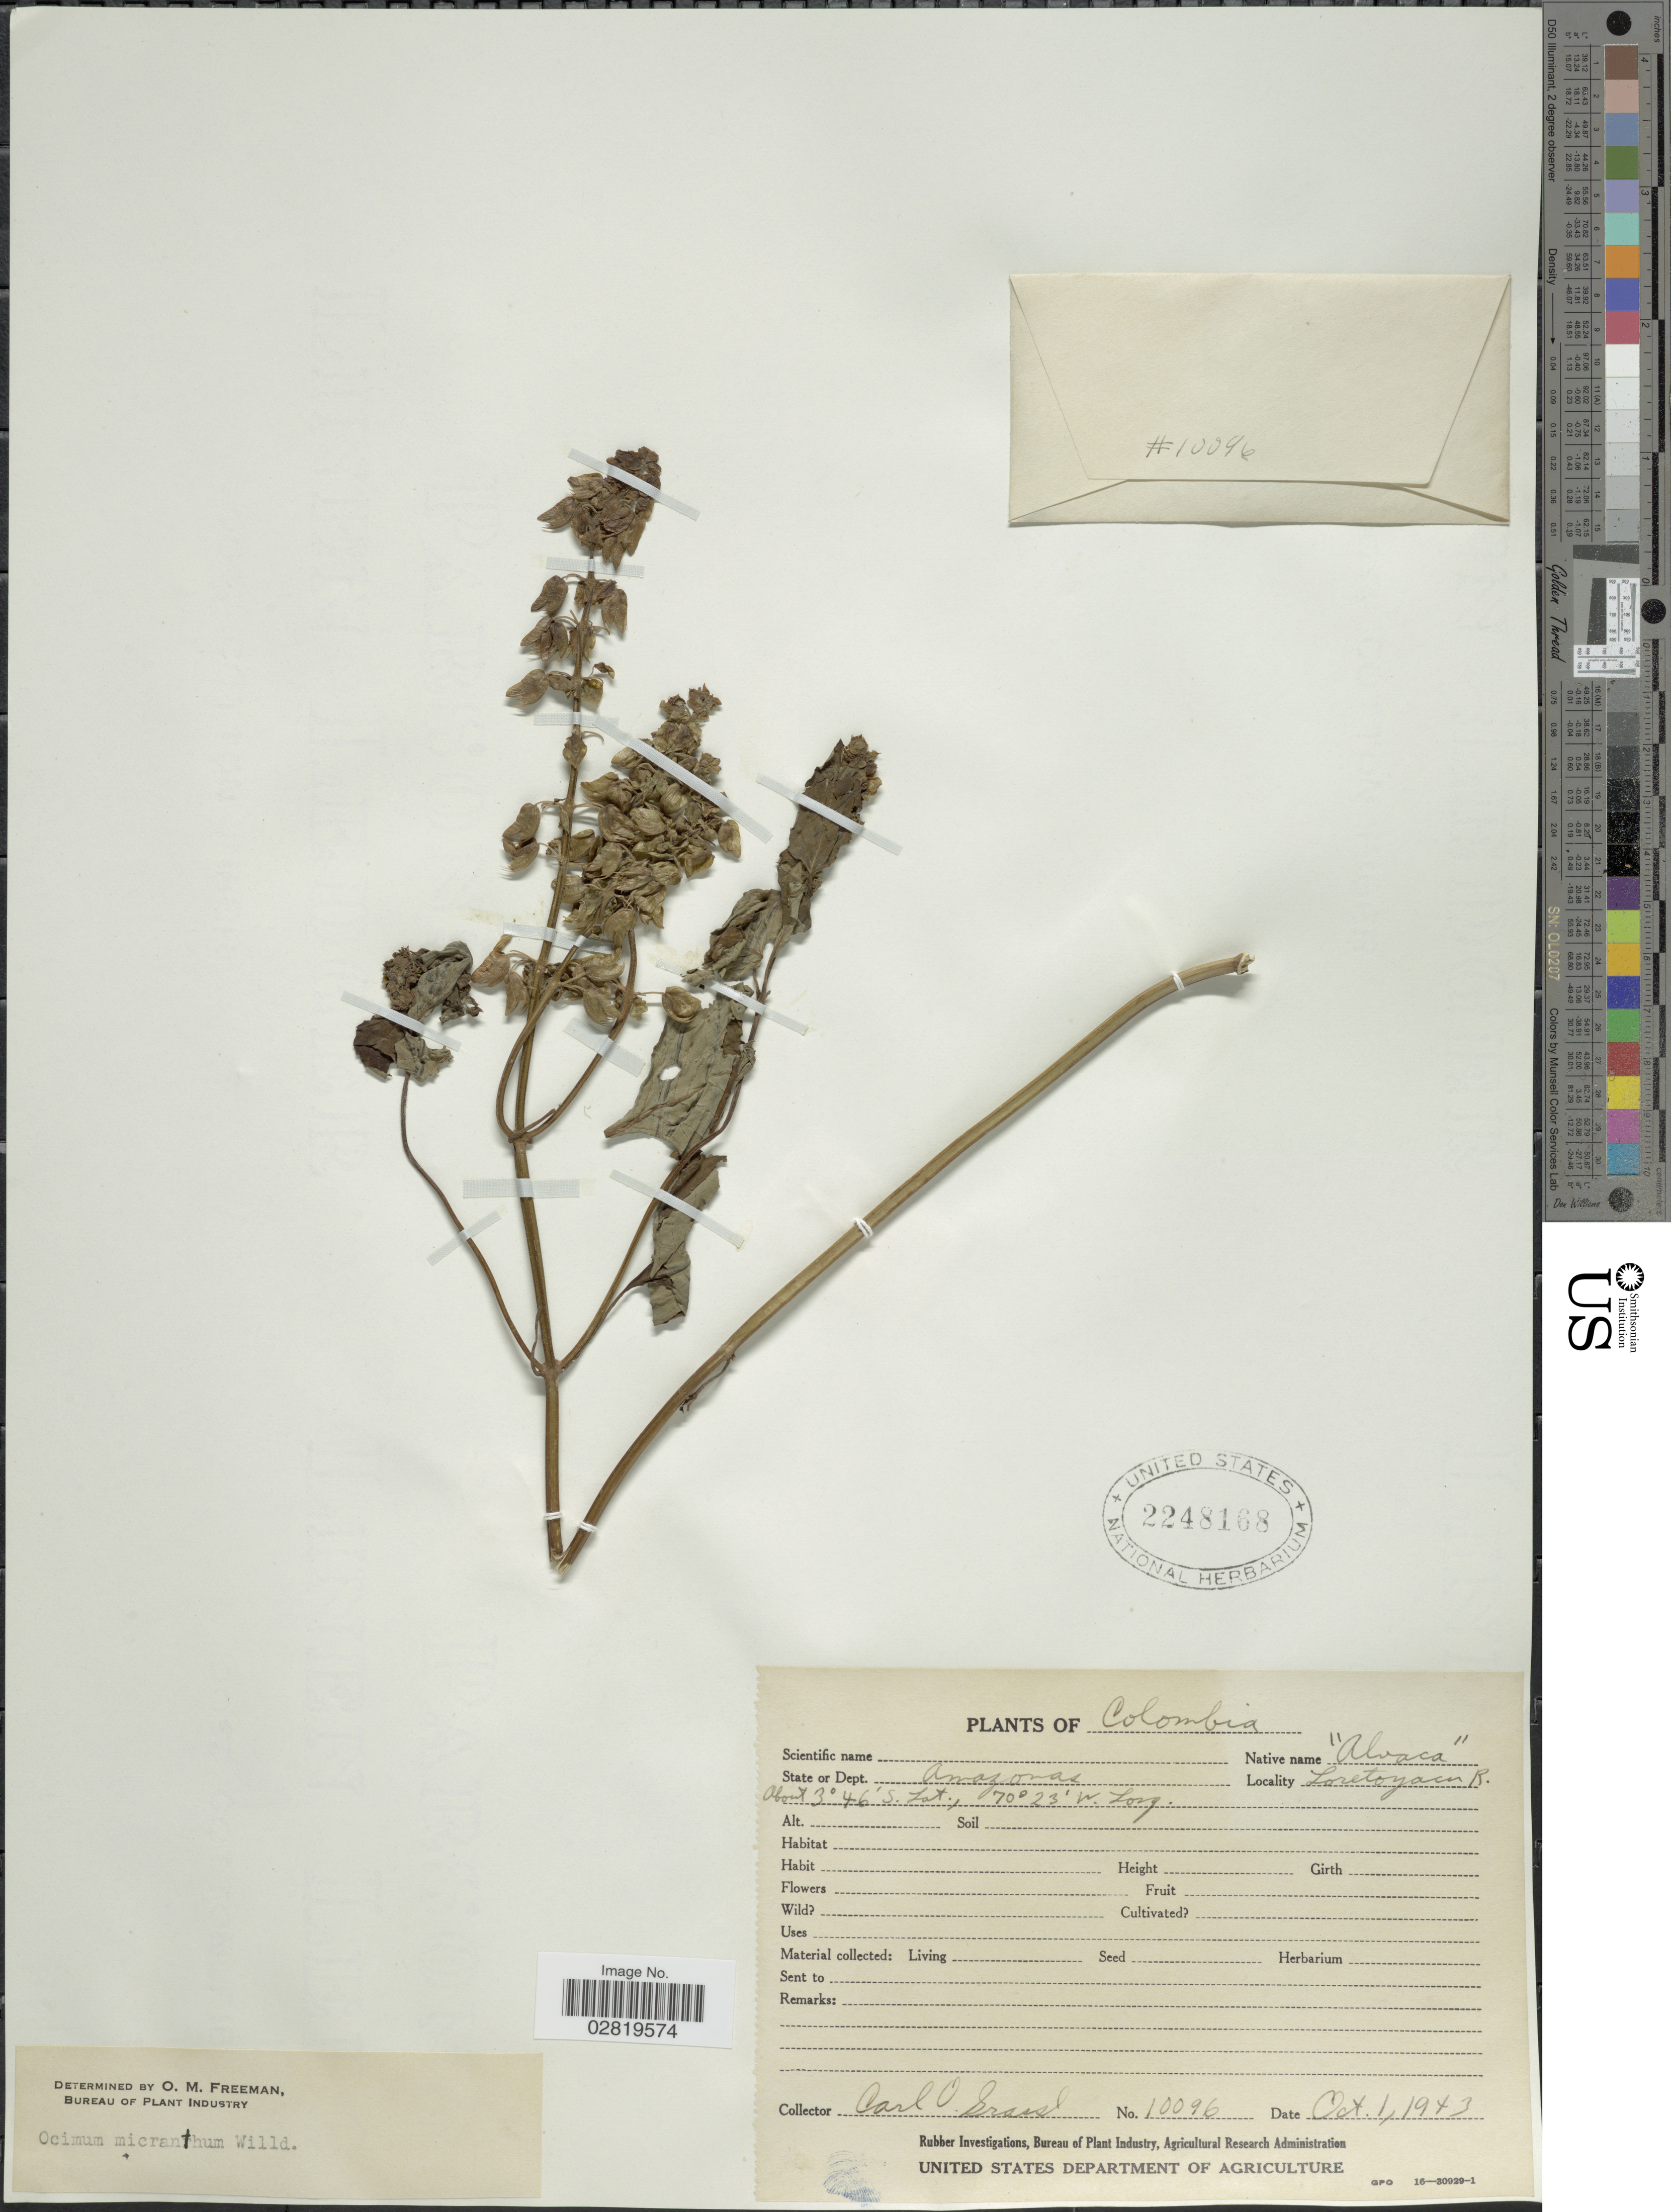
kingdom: Plantae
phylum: Tracheophyta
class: Magnoliopsida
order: Lamiales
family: Lamiaceae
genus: Ocimum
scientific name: Ocimum micranthum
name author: Willd.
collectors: C. Grassl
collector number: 10096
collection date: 1943-10-01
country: Colombia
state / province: Amazônas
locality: State or Dept. Amazonas, Loretoyacu R.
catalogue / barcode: US 2248168